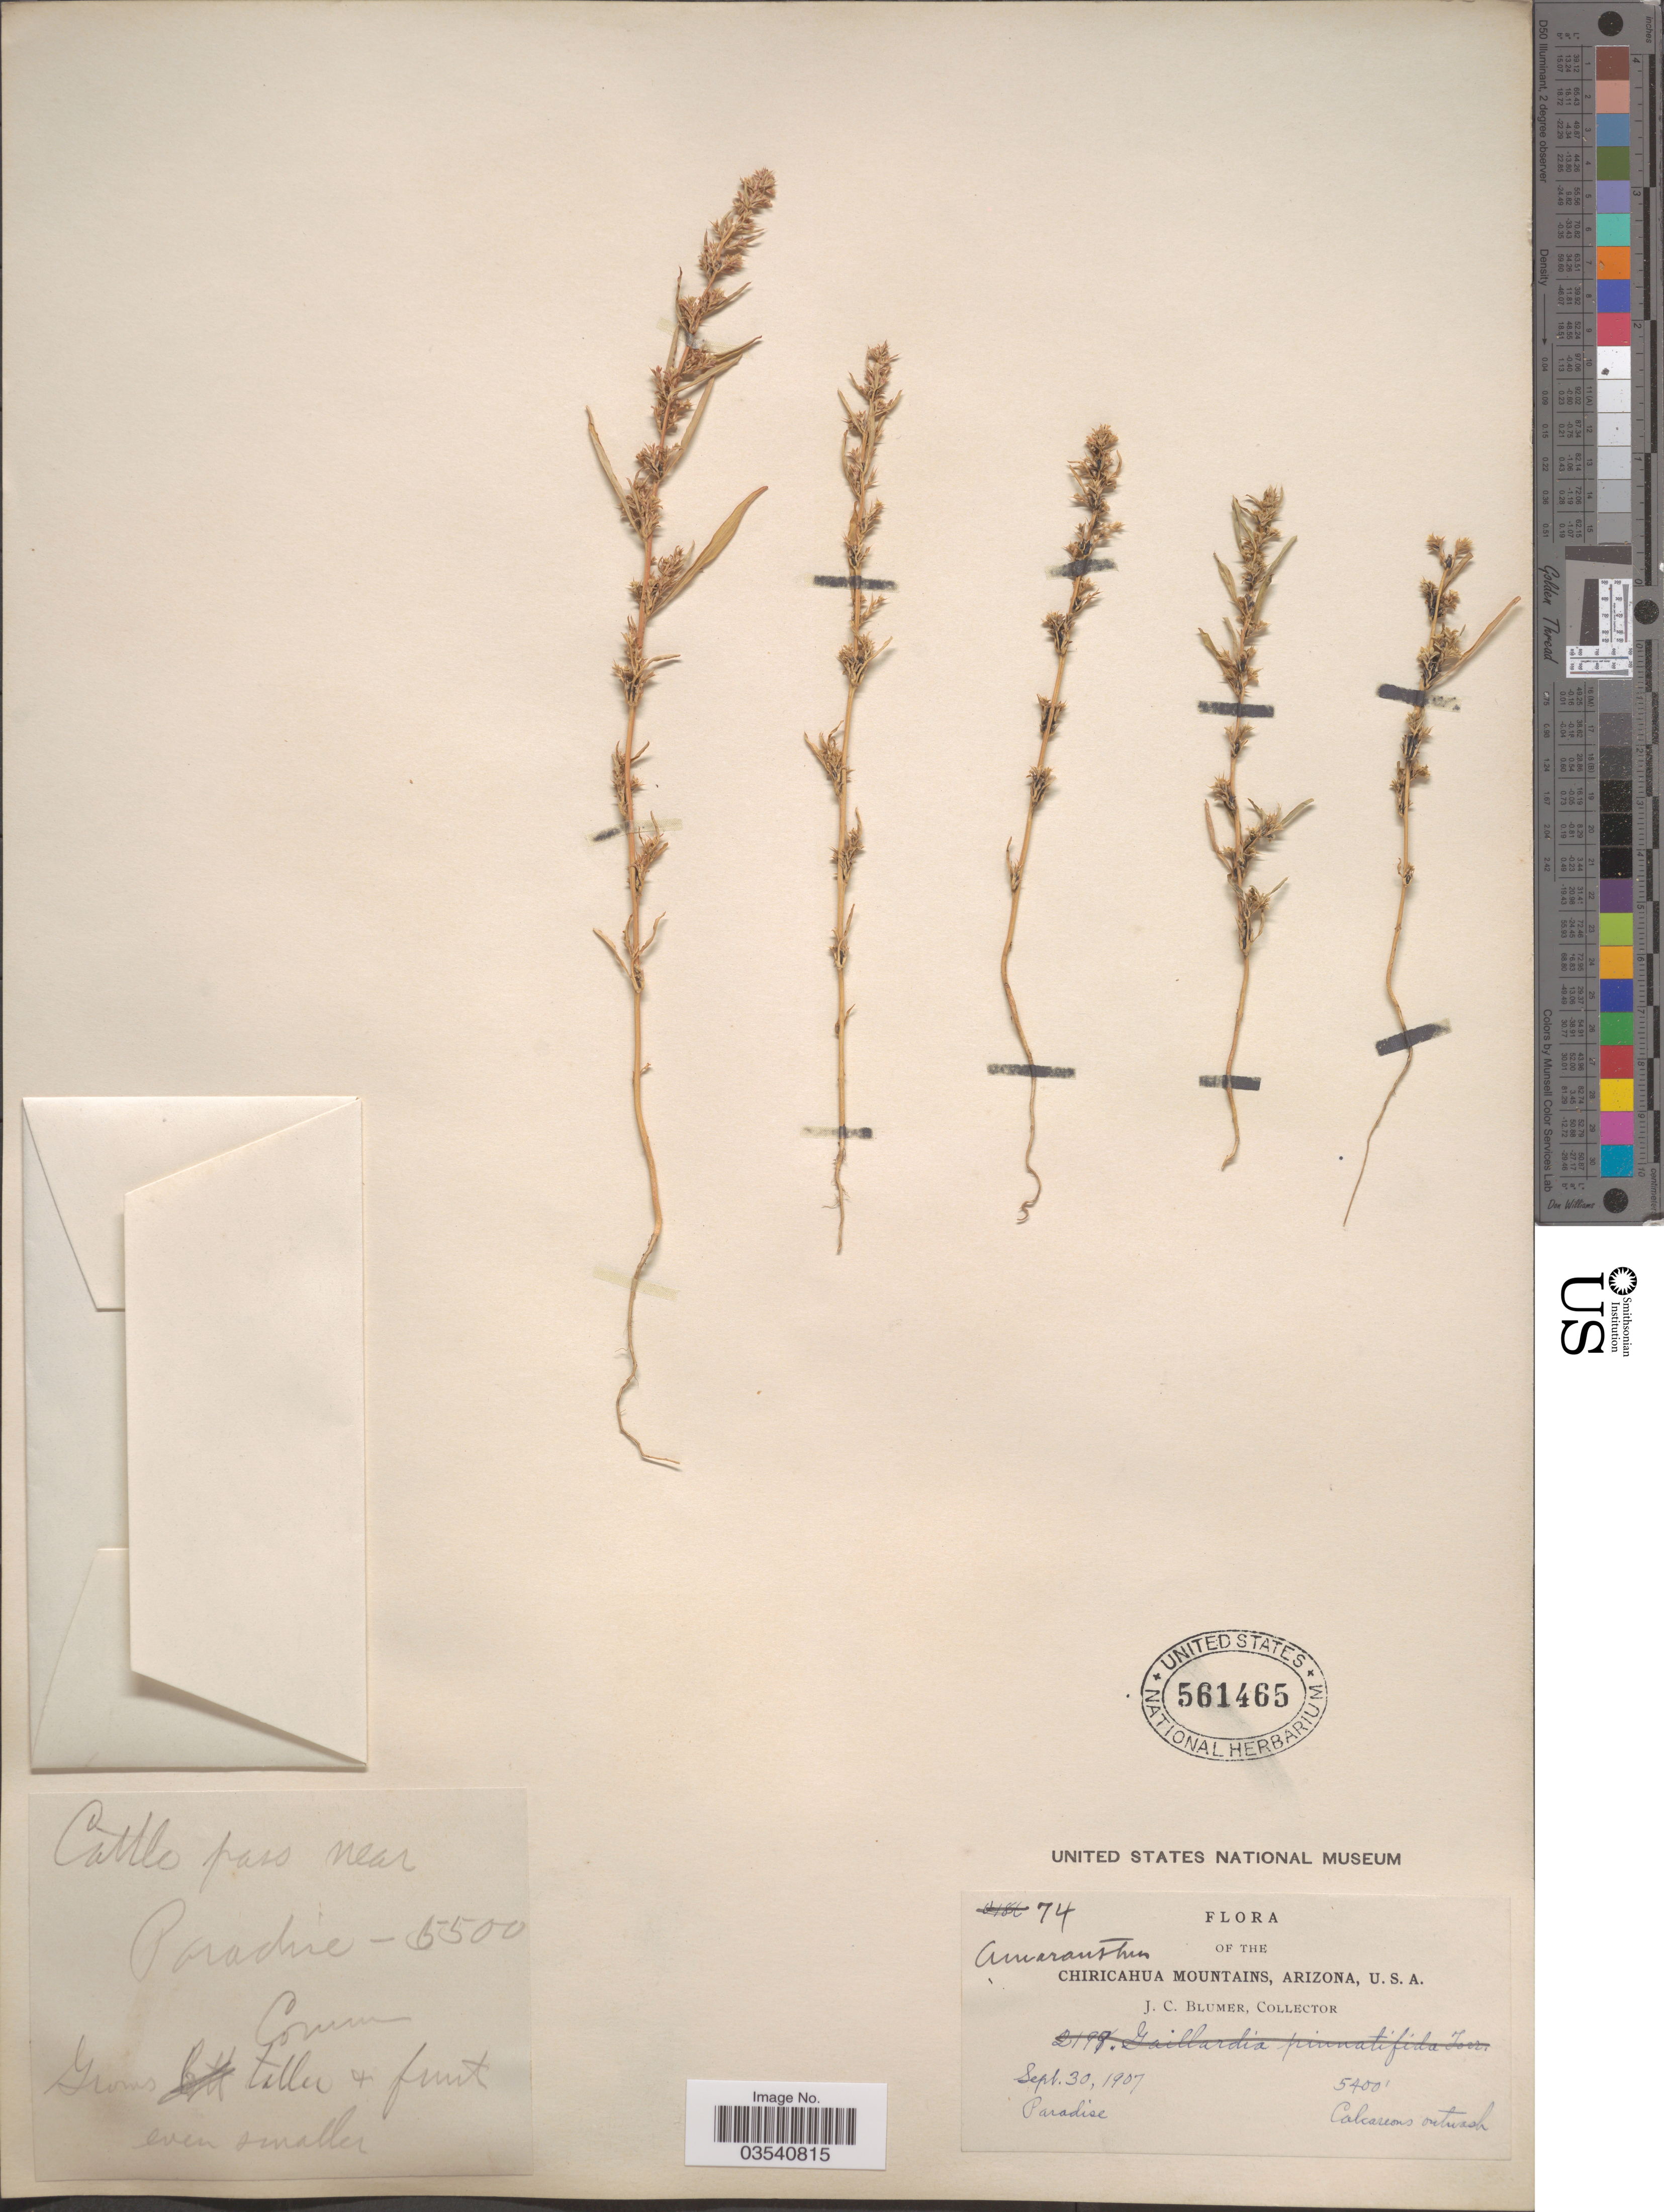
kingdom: Plantae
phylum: Tracheophyta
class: Magnoliopsida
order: Caryophyllales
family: Amaranthaceae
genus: Amaranthus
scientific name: Amaranthus pringlei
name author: S. Watson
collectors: J. C. Blumer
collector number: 74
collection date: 1907-09-30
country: United States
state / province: Arizona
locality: Chiricahua Mountains. Paradise.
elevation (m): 1646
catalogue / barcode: US 561465